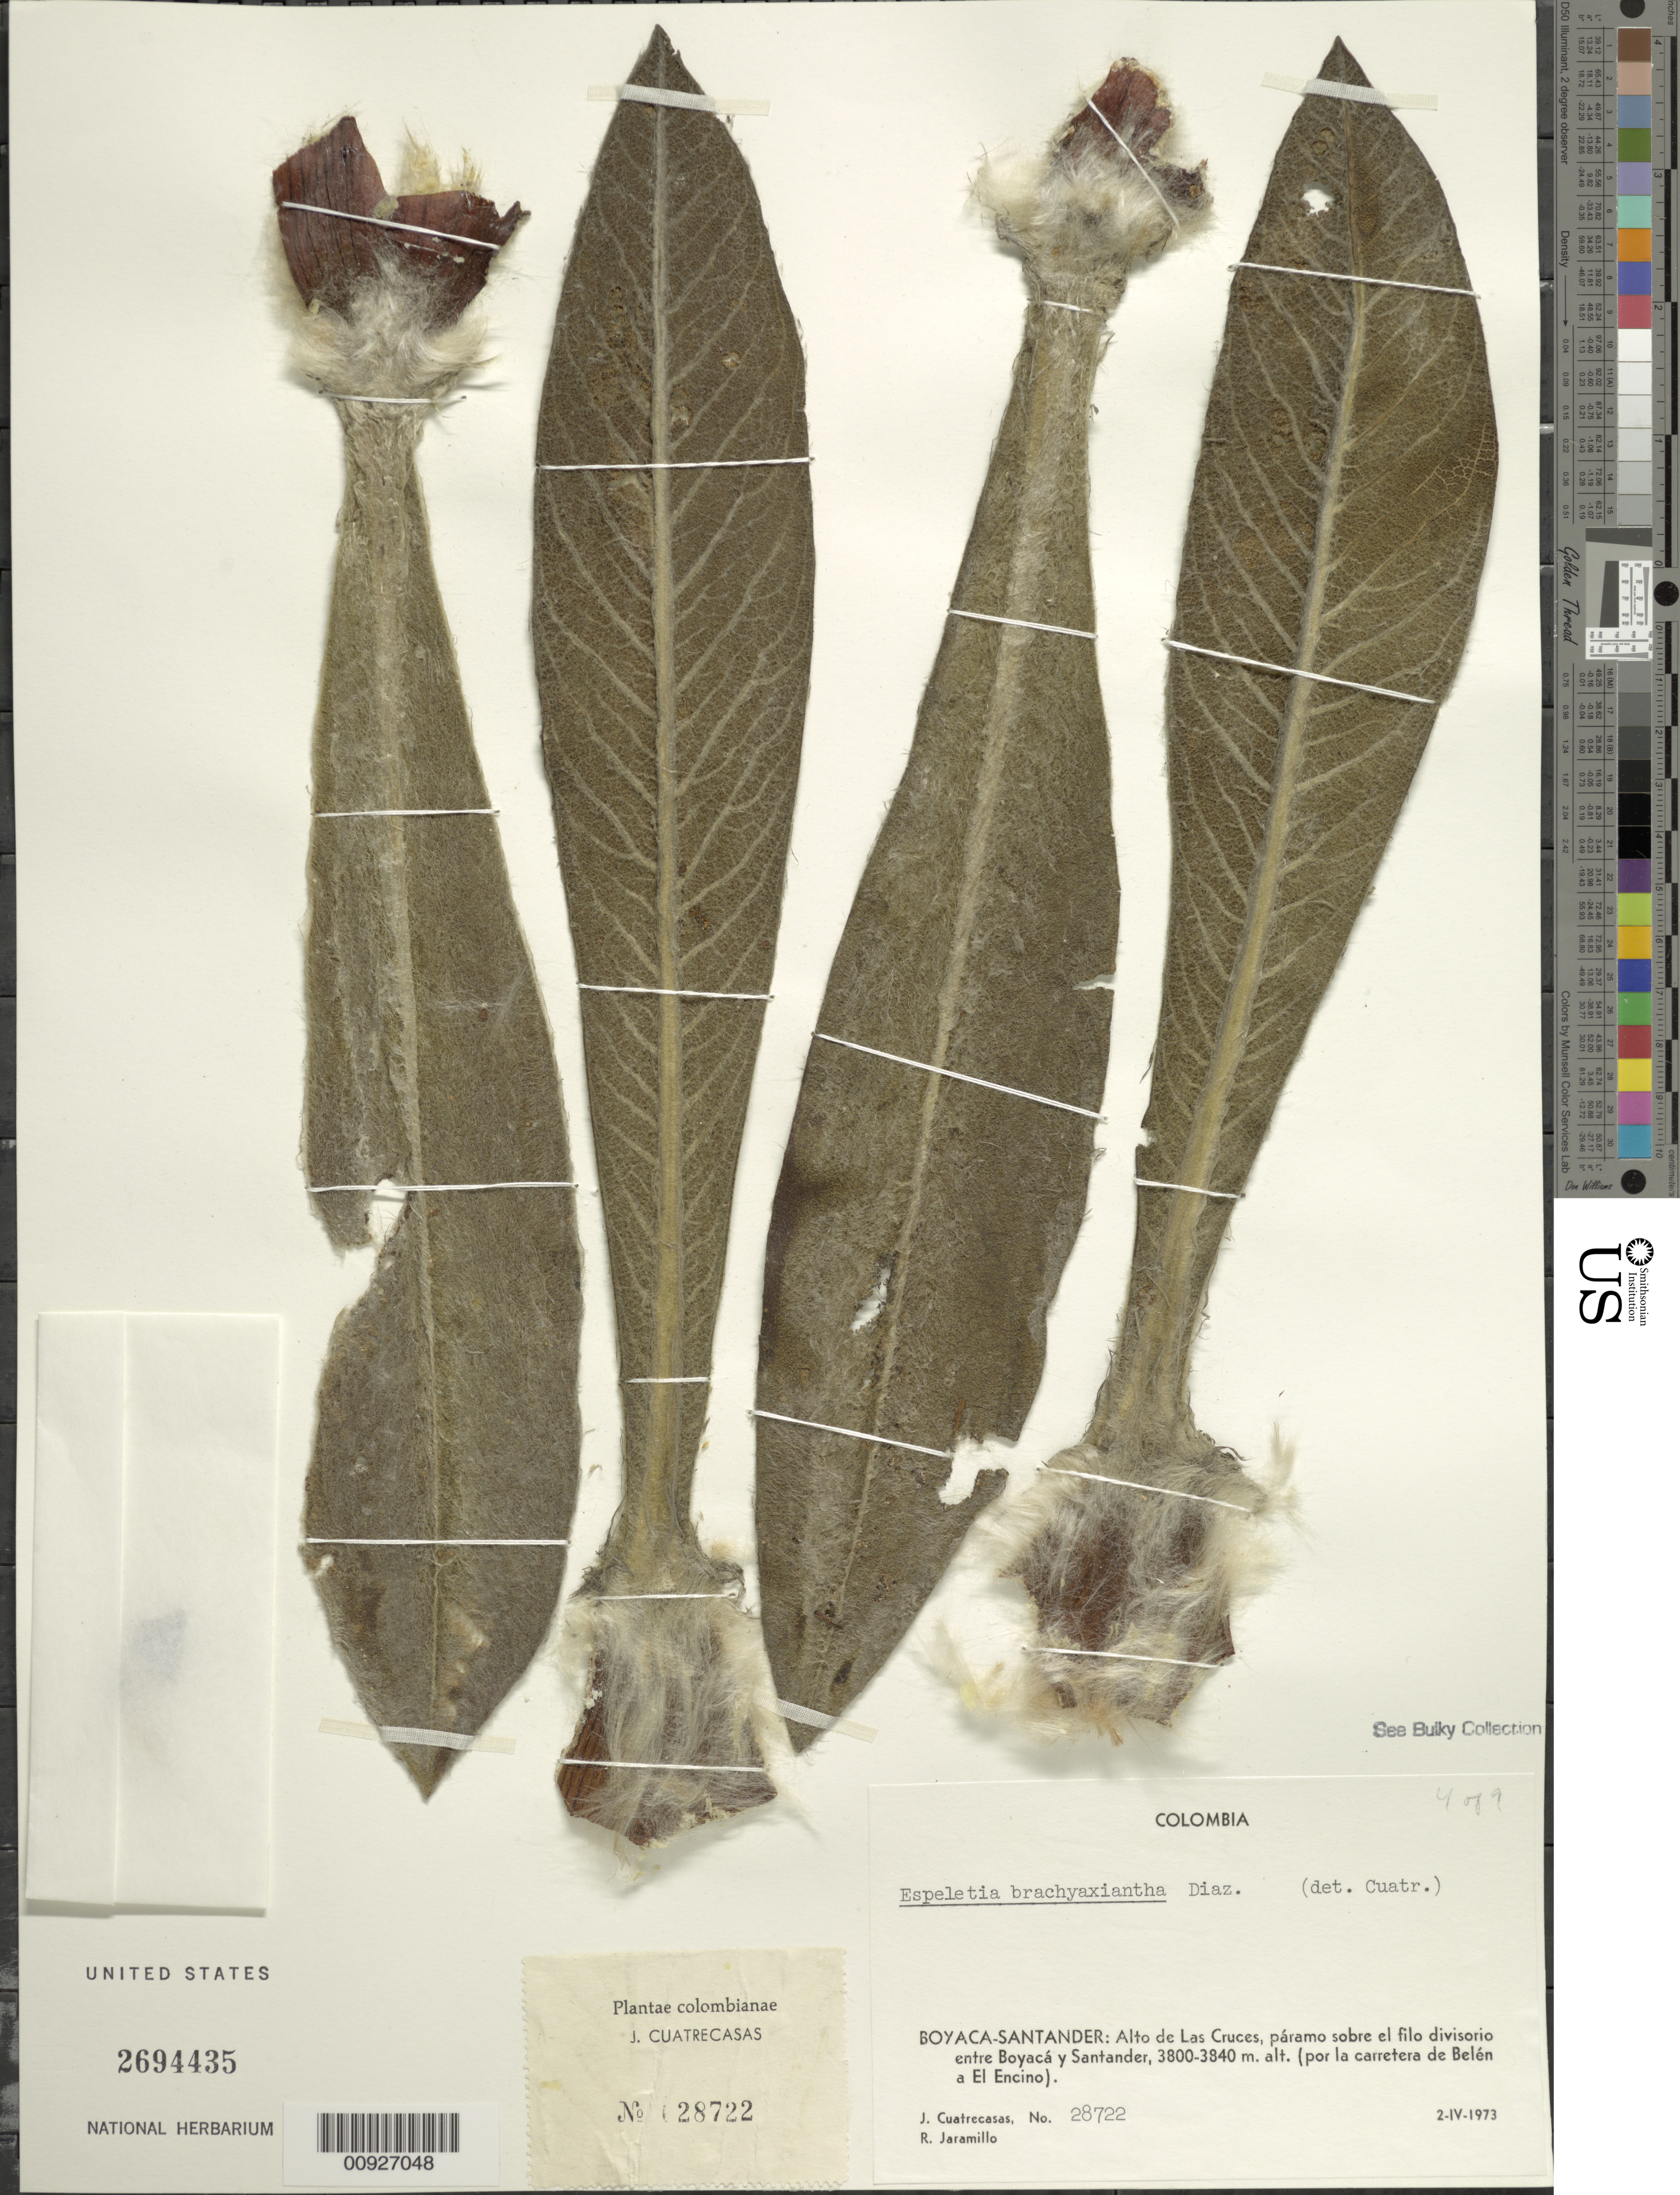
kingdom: Plantae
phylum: Tracheophyta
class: Magnoliopsida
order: Asterales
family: Asteraceae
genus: Espeletia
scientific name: Espeletia brachyaxiantha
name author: S. Díaz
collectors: J. Cuatrecasas & R. Jaramillo M.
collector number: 28722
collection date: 1973-04-02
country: Colombia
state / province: Boyacá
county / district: Santander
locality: Alto de Las Cruces, páramo sobre el filo divisorio entre Boyacá y Santander, (por la carretera de Belén a El Encino).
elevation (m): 3800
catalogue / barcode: US 2694435